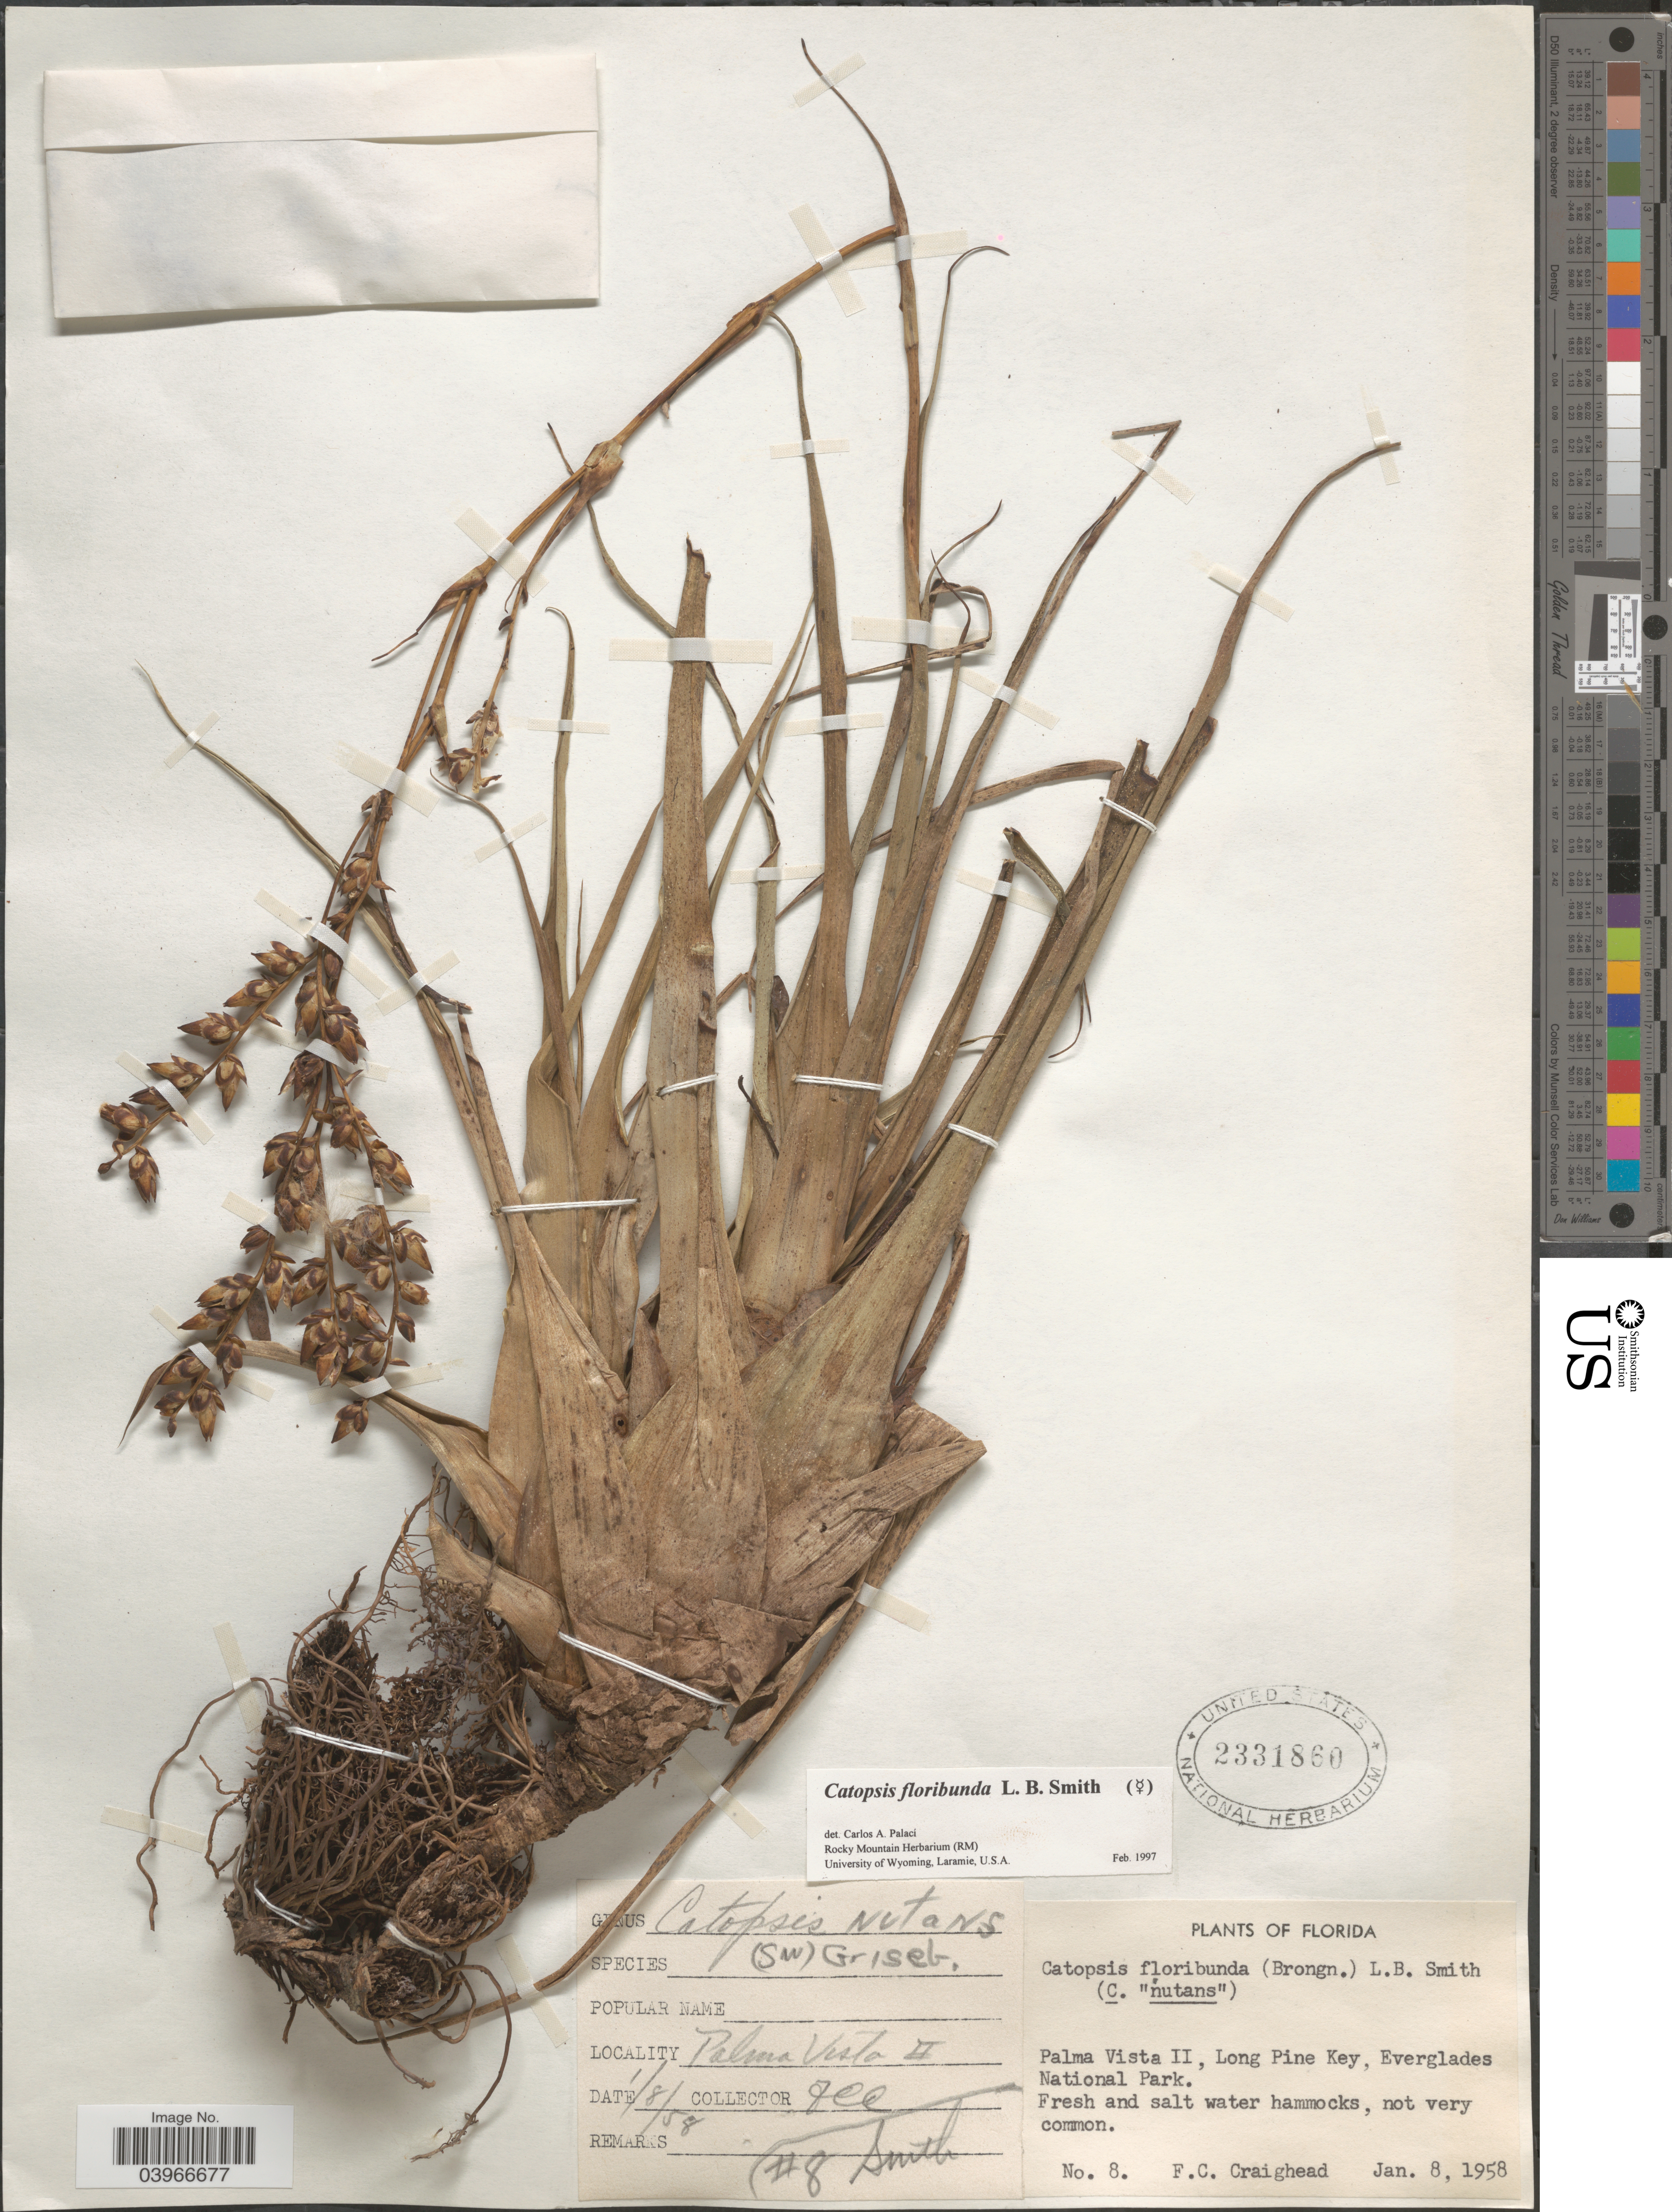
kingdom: Plantae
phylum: Tracheophyta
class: Liliopsida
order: Poales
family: Bromeliaceae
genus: Catopsis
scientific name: Catopsis floribunda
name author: L.B. Sm.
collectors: F. Craighead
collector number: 8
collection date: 1958-01-08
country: United States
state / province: Florida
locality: Palma Vista II, Long Pine Key, Everglades National Park.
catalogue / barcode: US 2331860